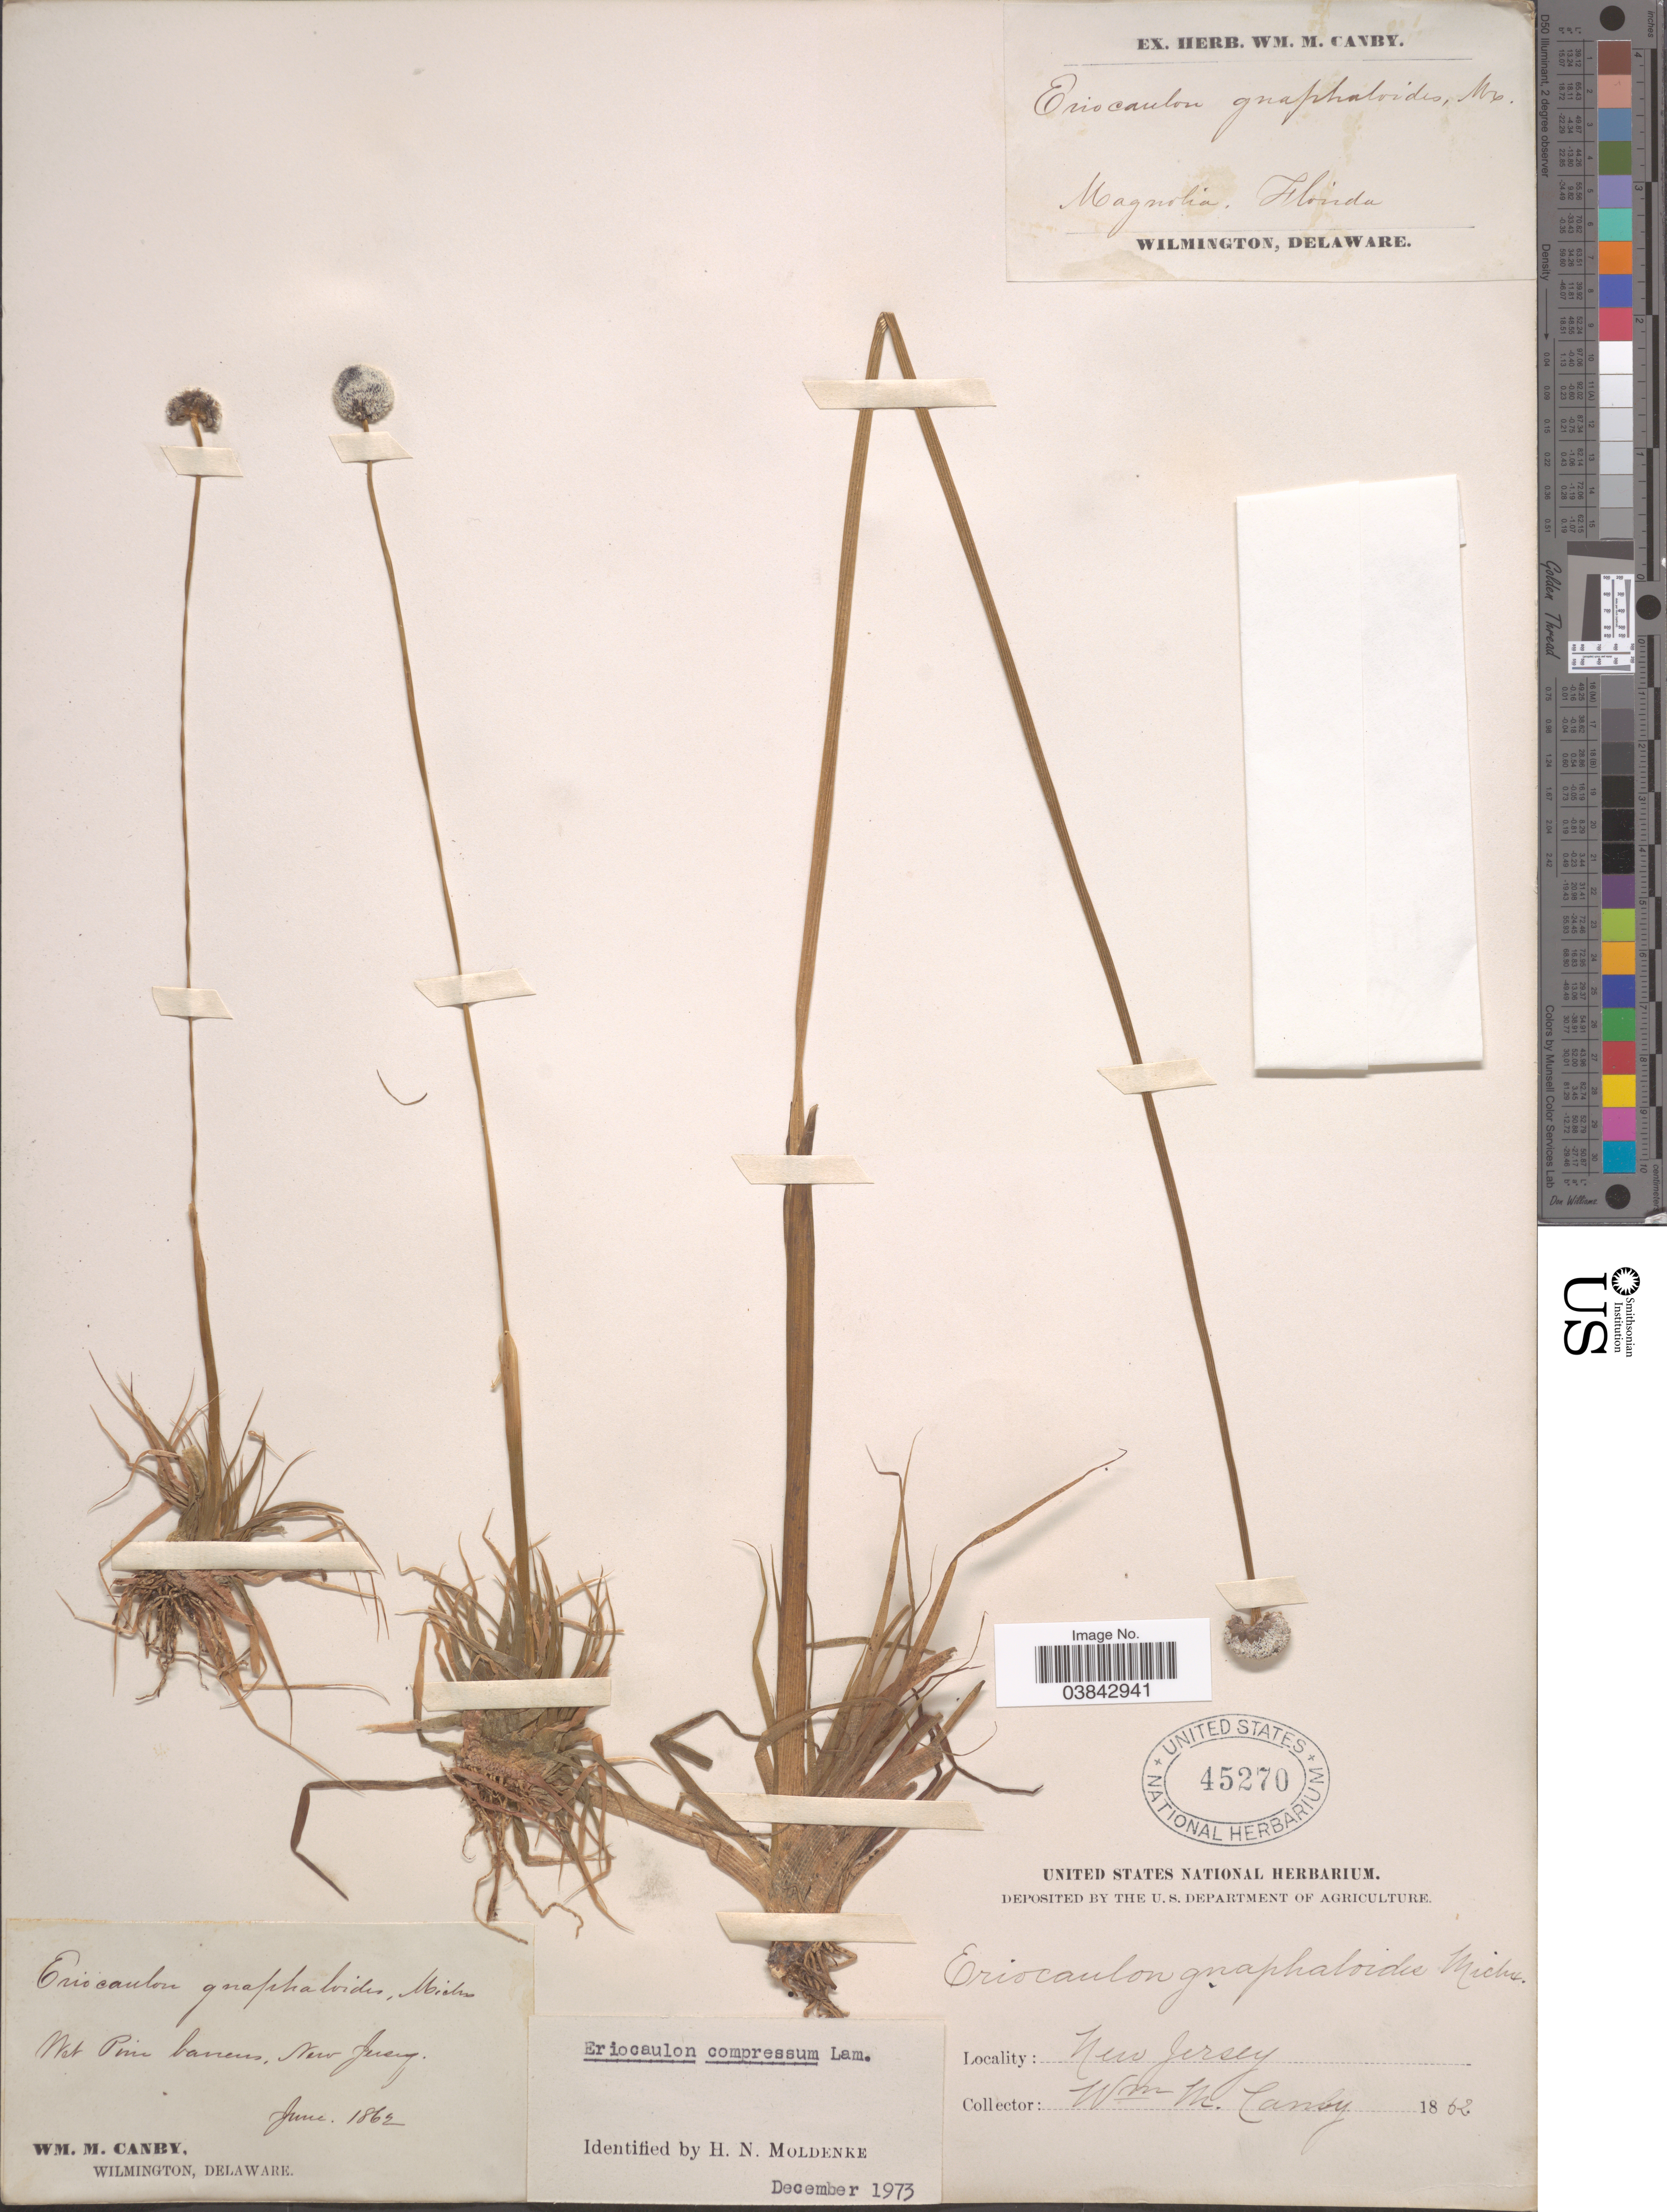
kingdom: Plantae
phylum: Tracheophyta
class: Liliopsida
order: Poales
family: Eriocaulaceae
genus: Eriocaulon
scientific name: Eriocaulon compressum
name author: Lam.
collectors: W. M. Canby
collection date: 1862-06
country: United States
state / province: New Jersey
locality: Wet Pine barrens.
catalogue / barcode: US 45270